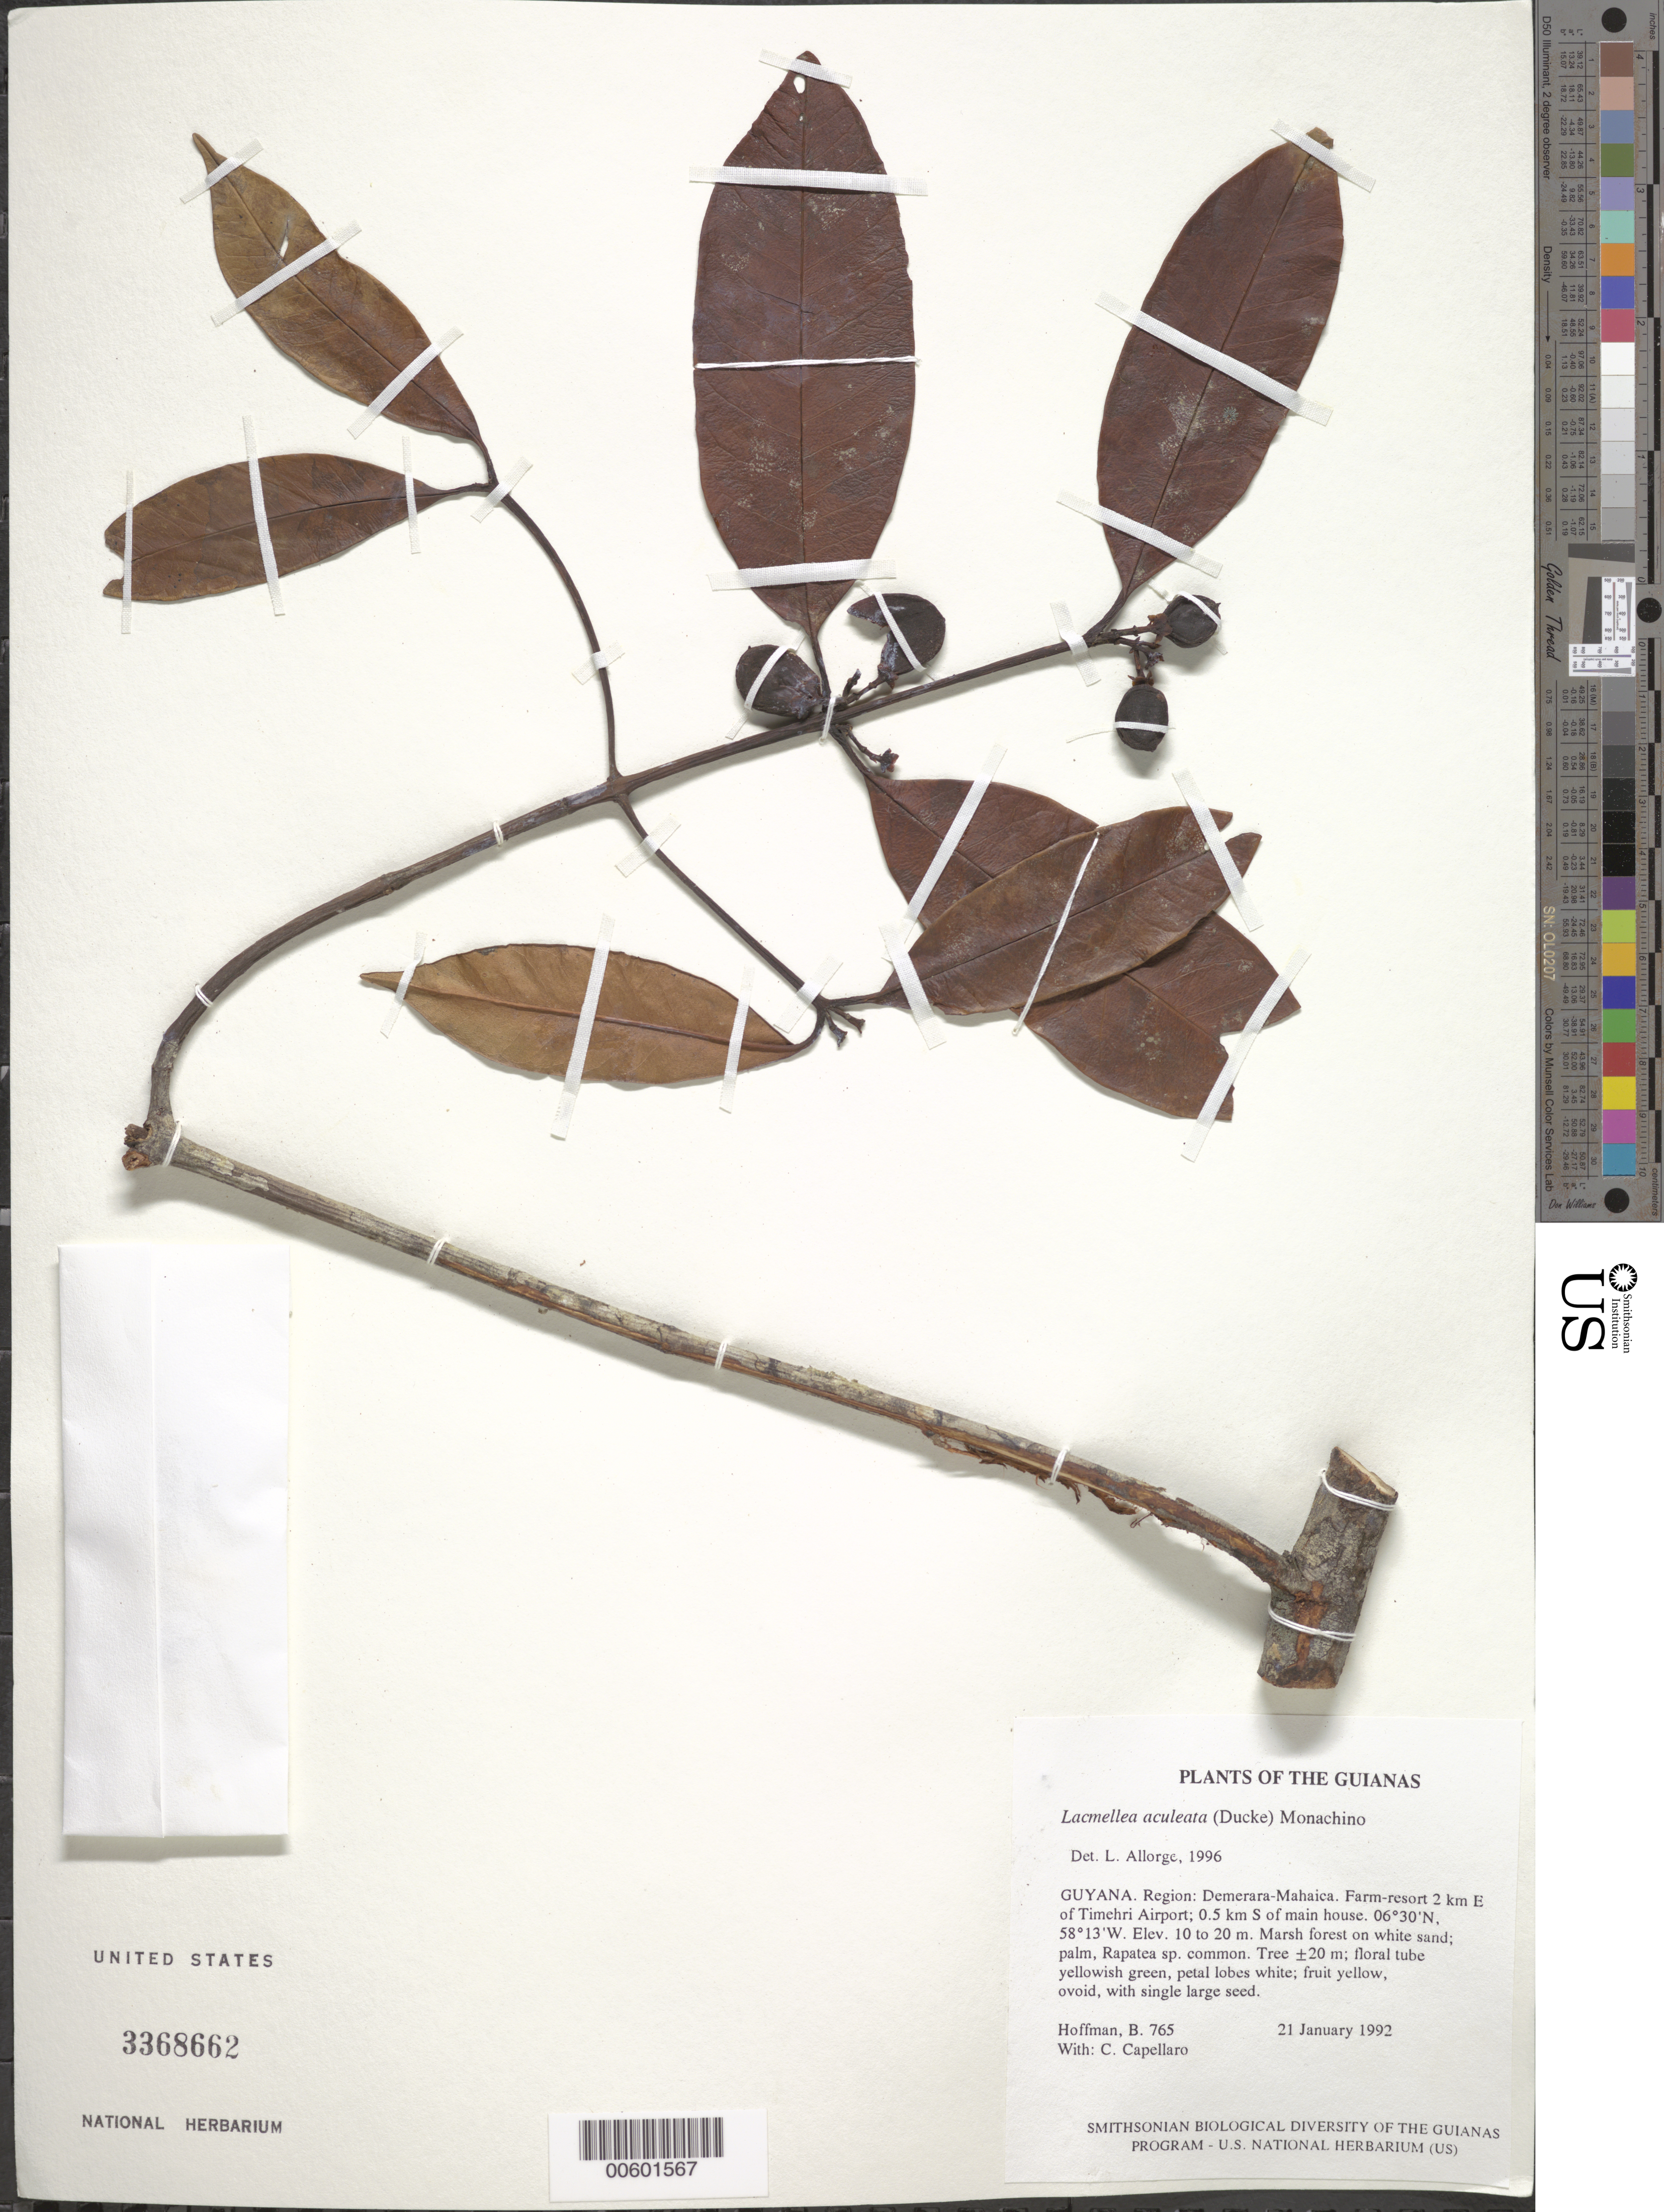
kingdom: Plantae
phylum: Tracheophyta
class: Magnoliopsida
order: Gentianales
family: Apocynaceae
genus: Lacmellea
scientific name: Lacmellea aculeata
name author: (Ducke) Monach.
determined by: Allorge, L.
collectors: B. Hoffman & C. Capellaro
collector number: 765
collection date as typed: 21 January 1992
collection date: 1992-01-21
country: Guyana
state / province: Demerara-Mahaica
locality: Farm-resort 2 km E of Timehri Airport; 0.5 km S of main house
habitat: Marsh forest on white sand; palm, Rapatea sp. common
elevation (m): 10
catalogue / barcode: US 3368662